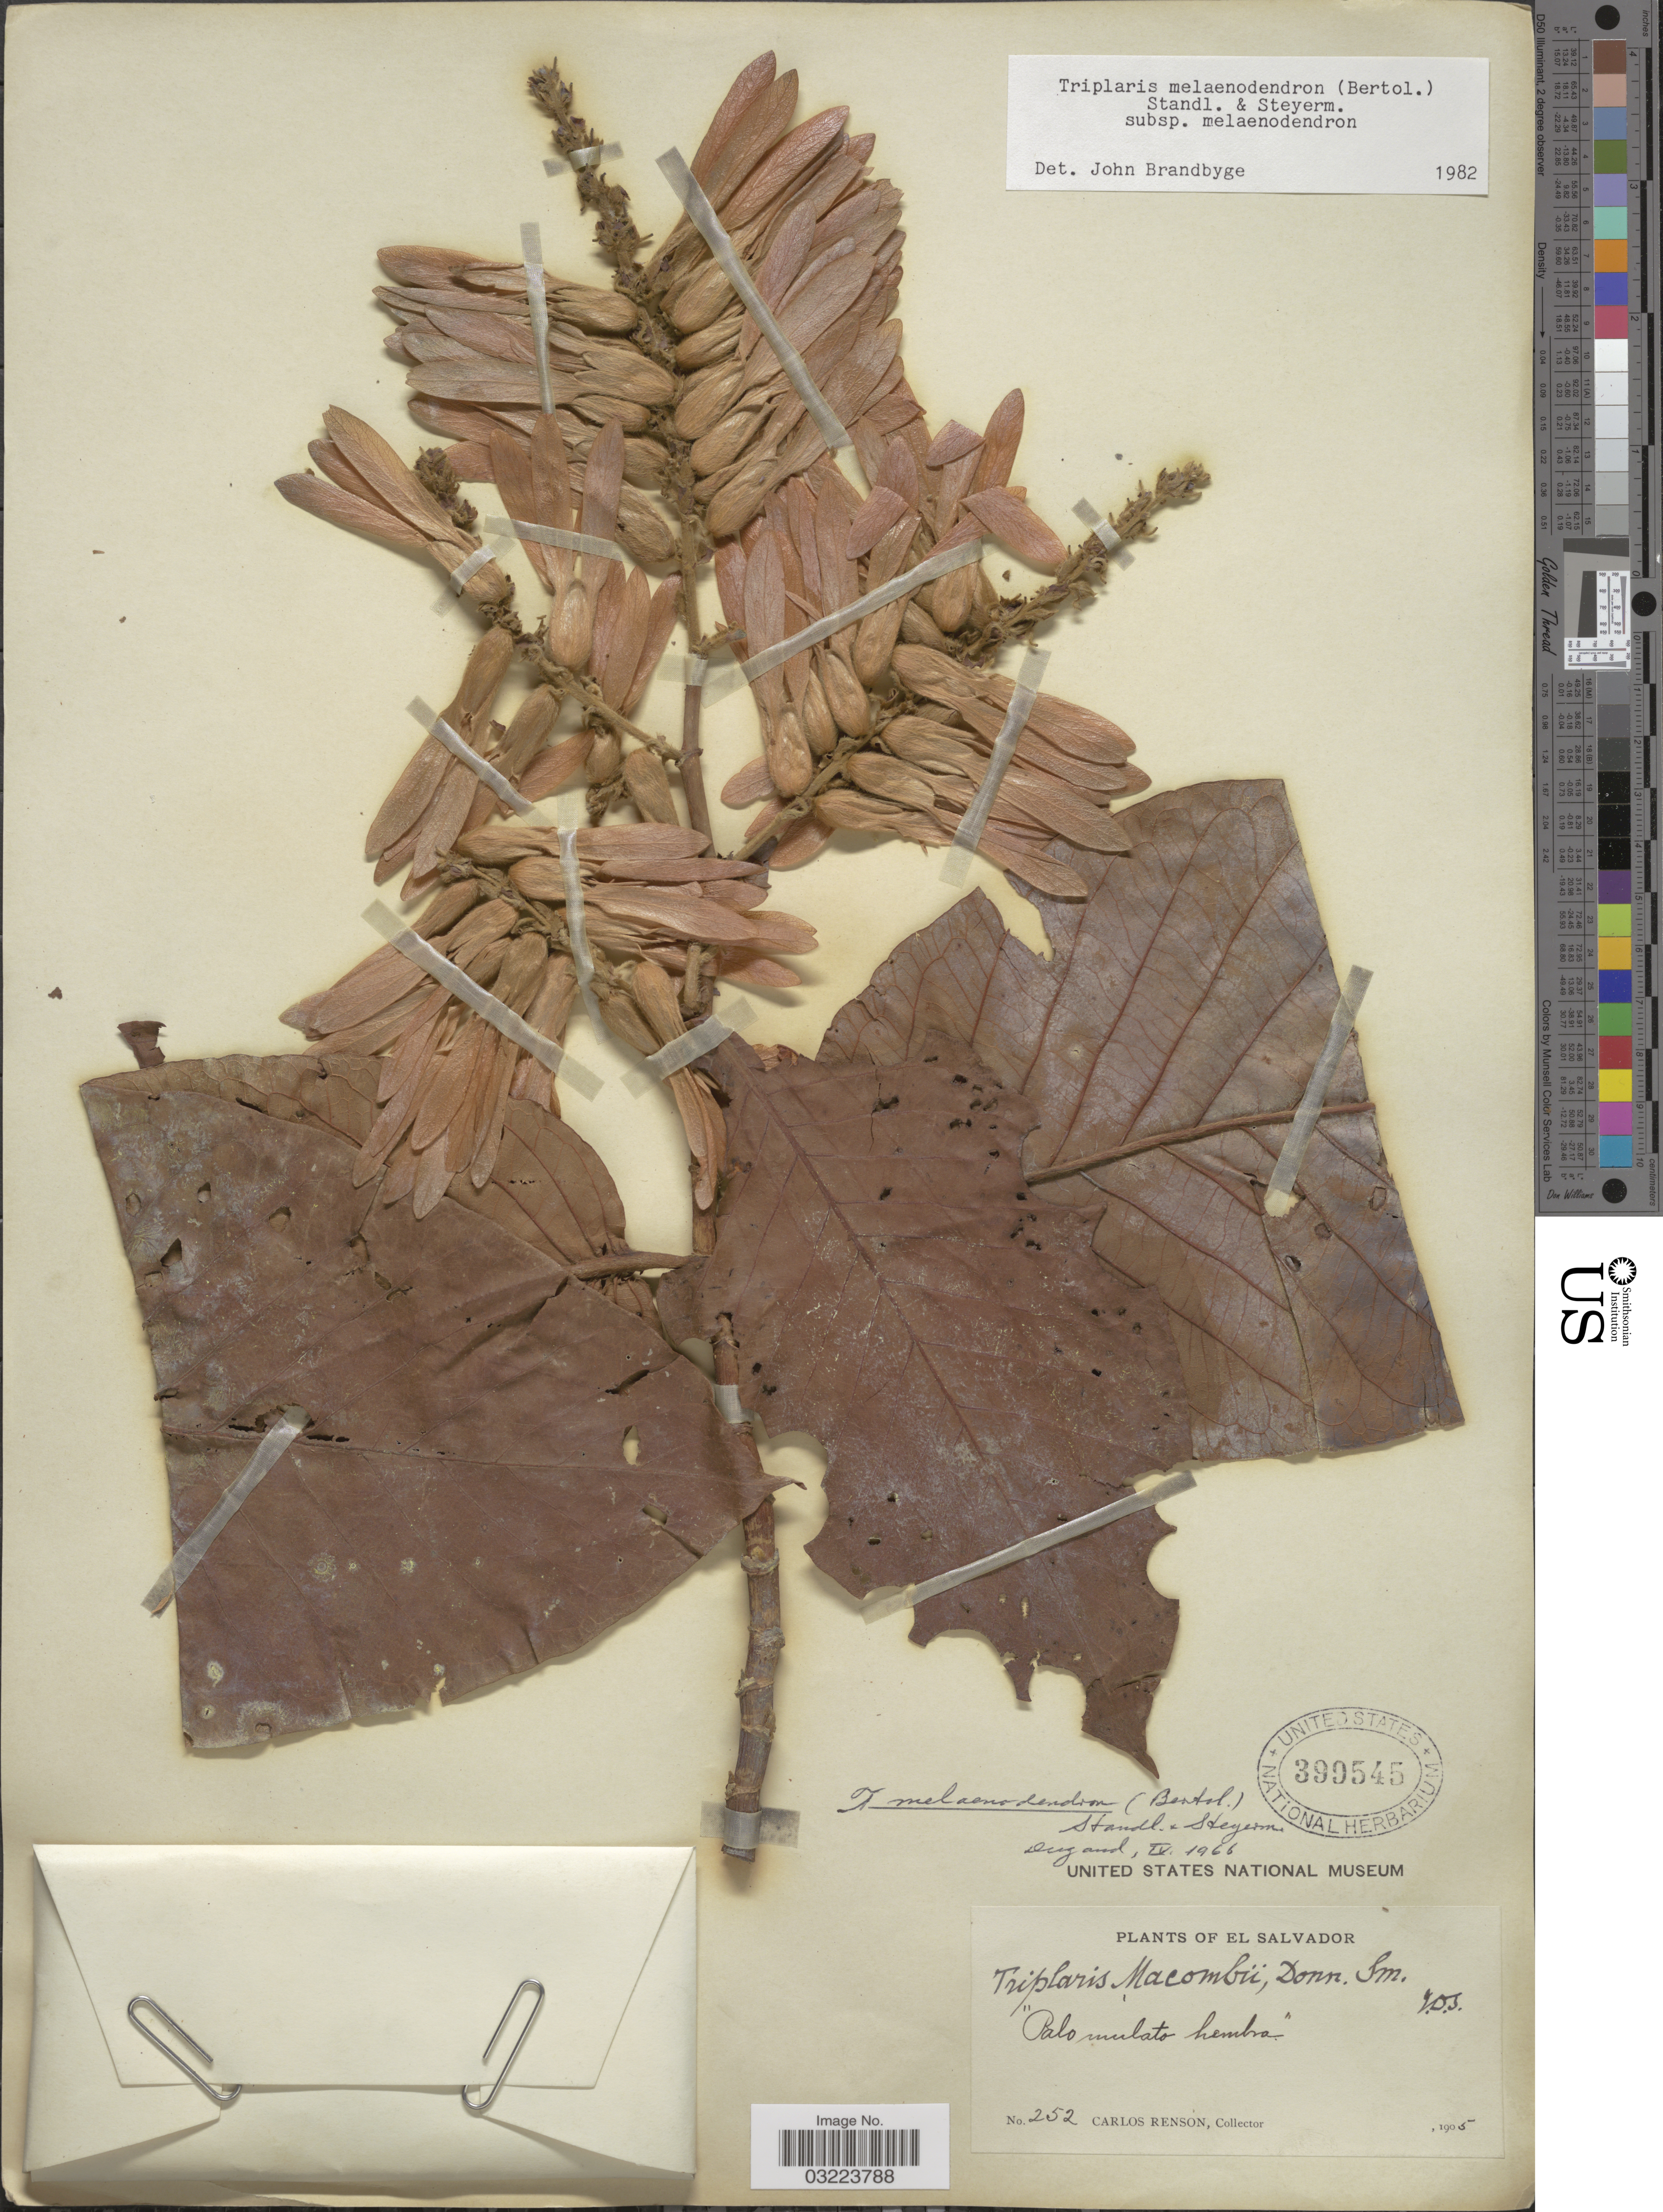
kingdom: Plantae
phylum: Tracheophyta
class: Magnoliopsida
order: Caryophyllales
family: Polygonaceae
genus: Triplaris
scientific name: Triplaris melaenodendron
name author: (Bertol.) Standl. & Steyerm.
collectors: C. Renson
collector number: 252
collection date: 1905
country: El Salvador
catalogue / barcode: US 399545